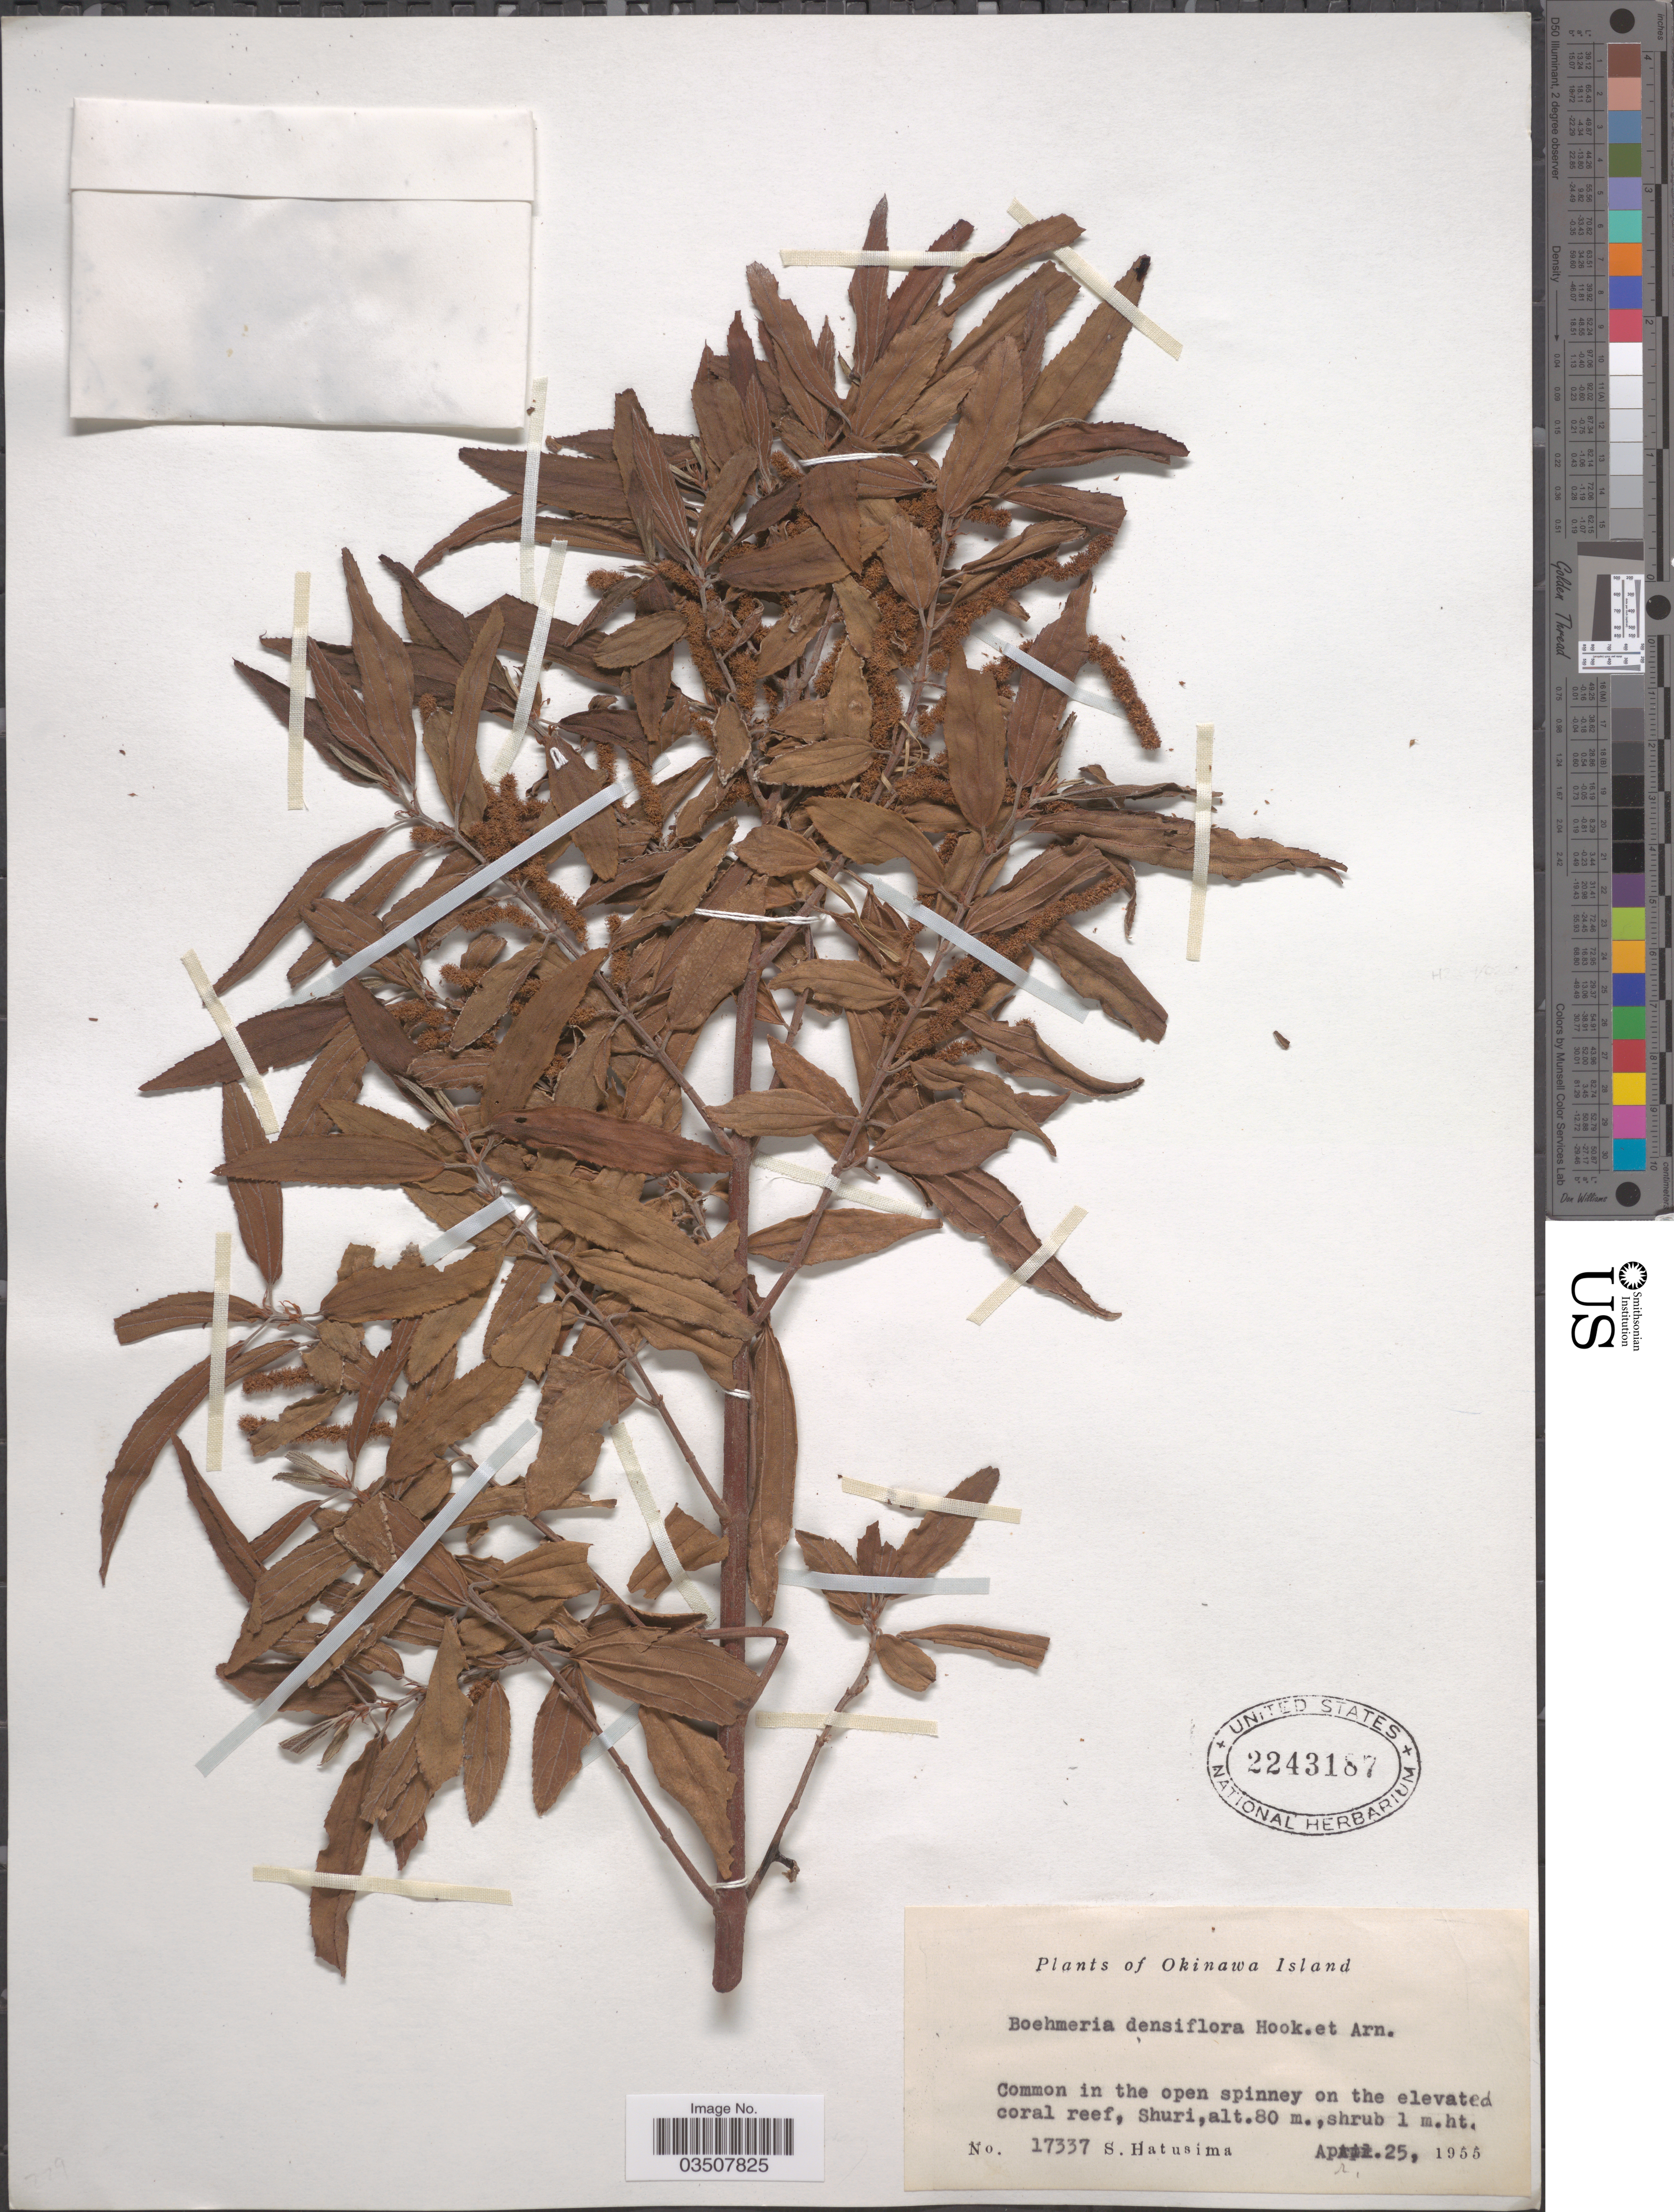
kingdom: Plantae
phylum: Tracheophyta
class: Magnoliopsida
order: Rosales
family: Urticaceae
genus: Boehmeria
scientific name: Boehmeria densiflora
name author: Hook. & Arn.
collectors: S. Hatusima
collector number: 17337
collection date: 1955-04-25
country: Japan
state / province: Okinawa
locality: Okinawa Island. On the elevated coral reef, Shuri.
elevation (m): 80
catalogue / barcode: US 2243187